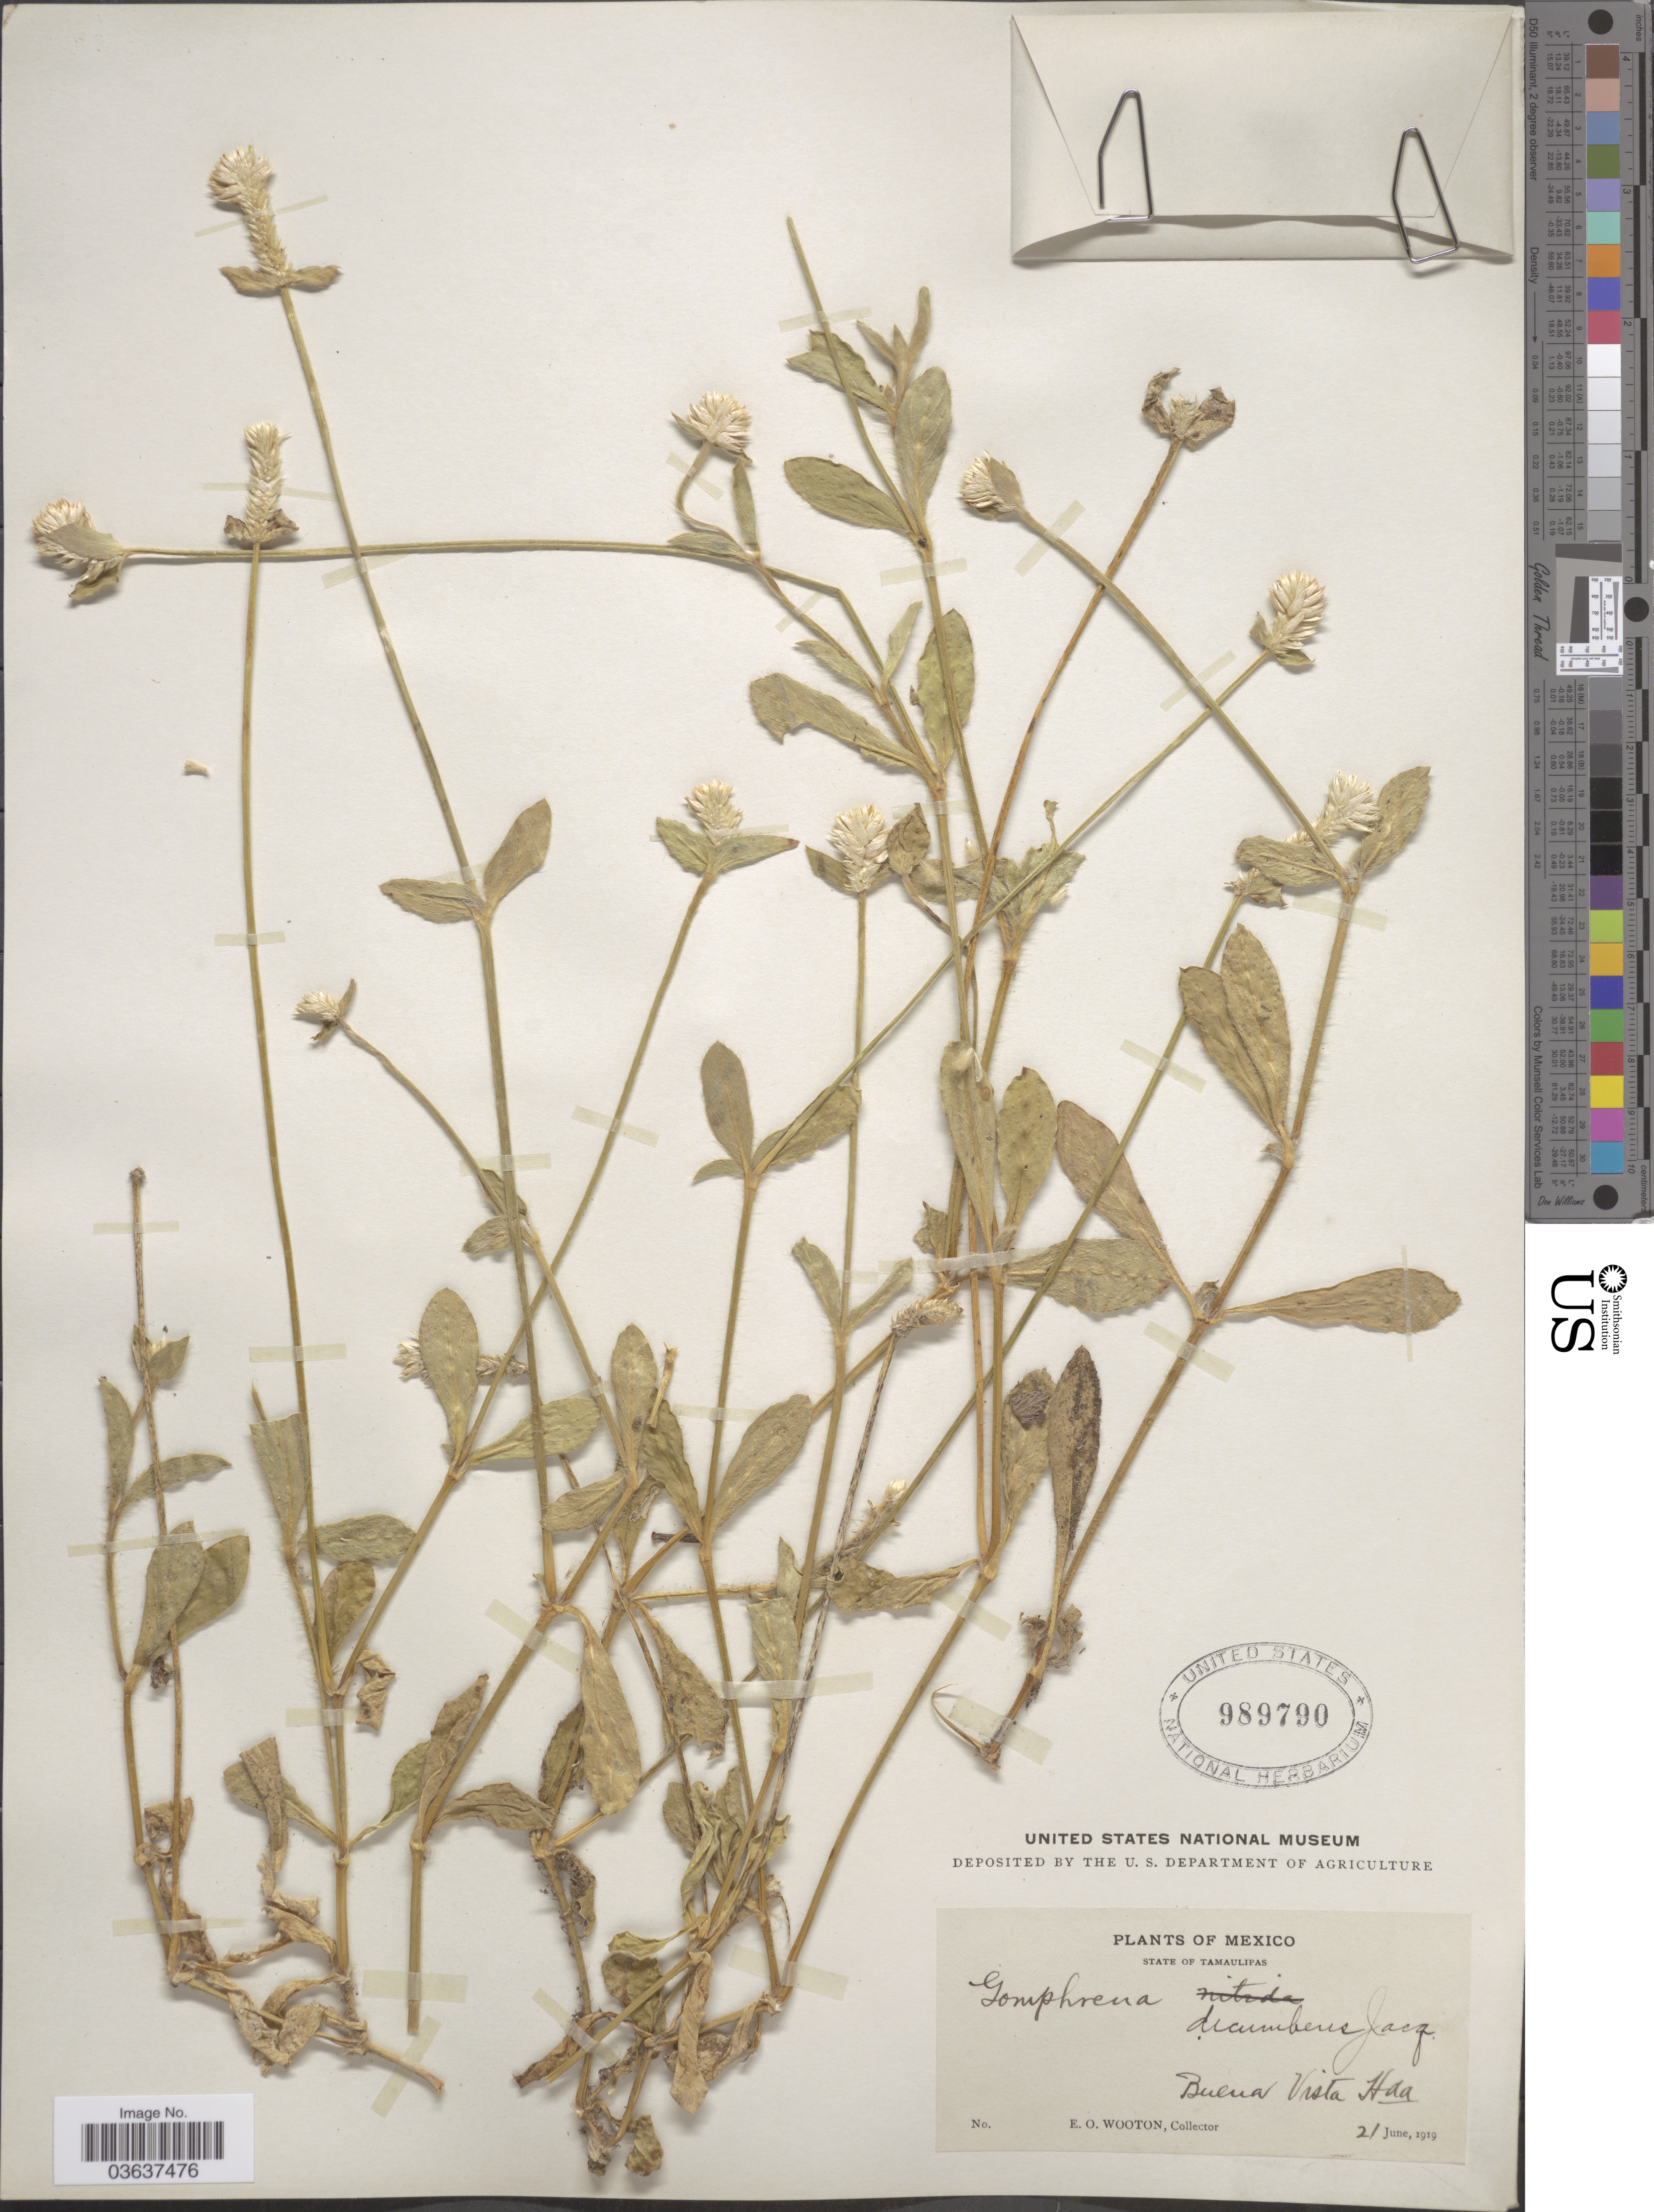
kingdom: Plantae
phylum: Tracheophyta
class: Magnoliopsida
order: Caryophyllales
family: Amaranthaceae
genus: Gomphrena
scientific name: Gomphrena decumbens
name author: Jacq.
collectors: E. O. Wooton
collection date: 1919-06-21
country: Mexico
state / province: Tamaulipas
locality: Buena Vista Hda.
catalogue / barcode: US 989790